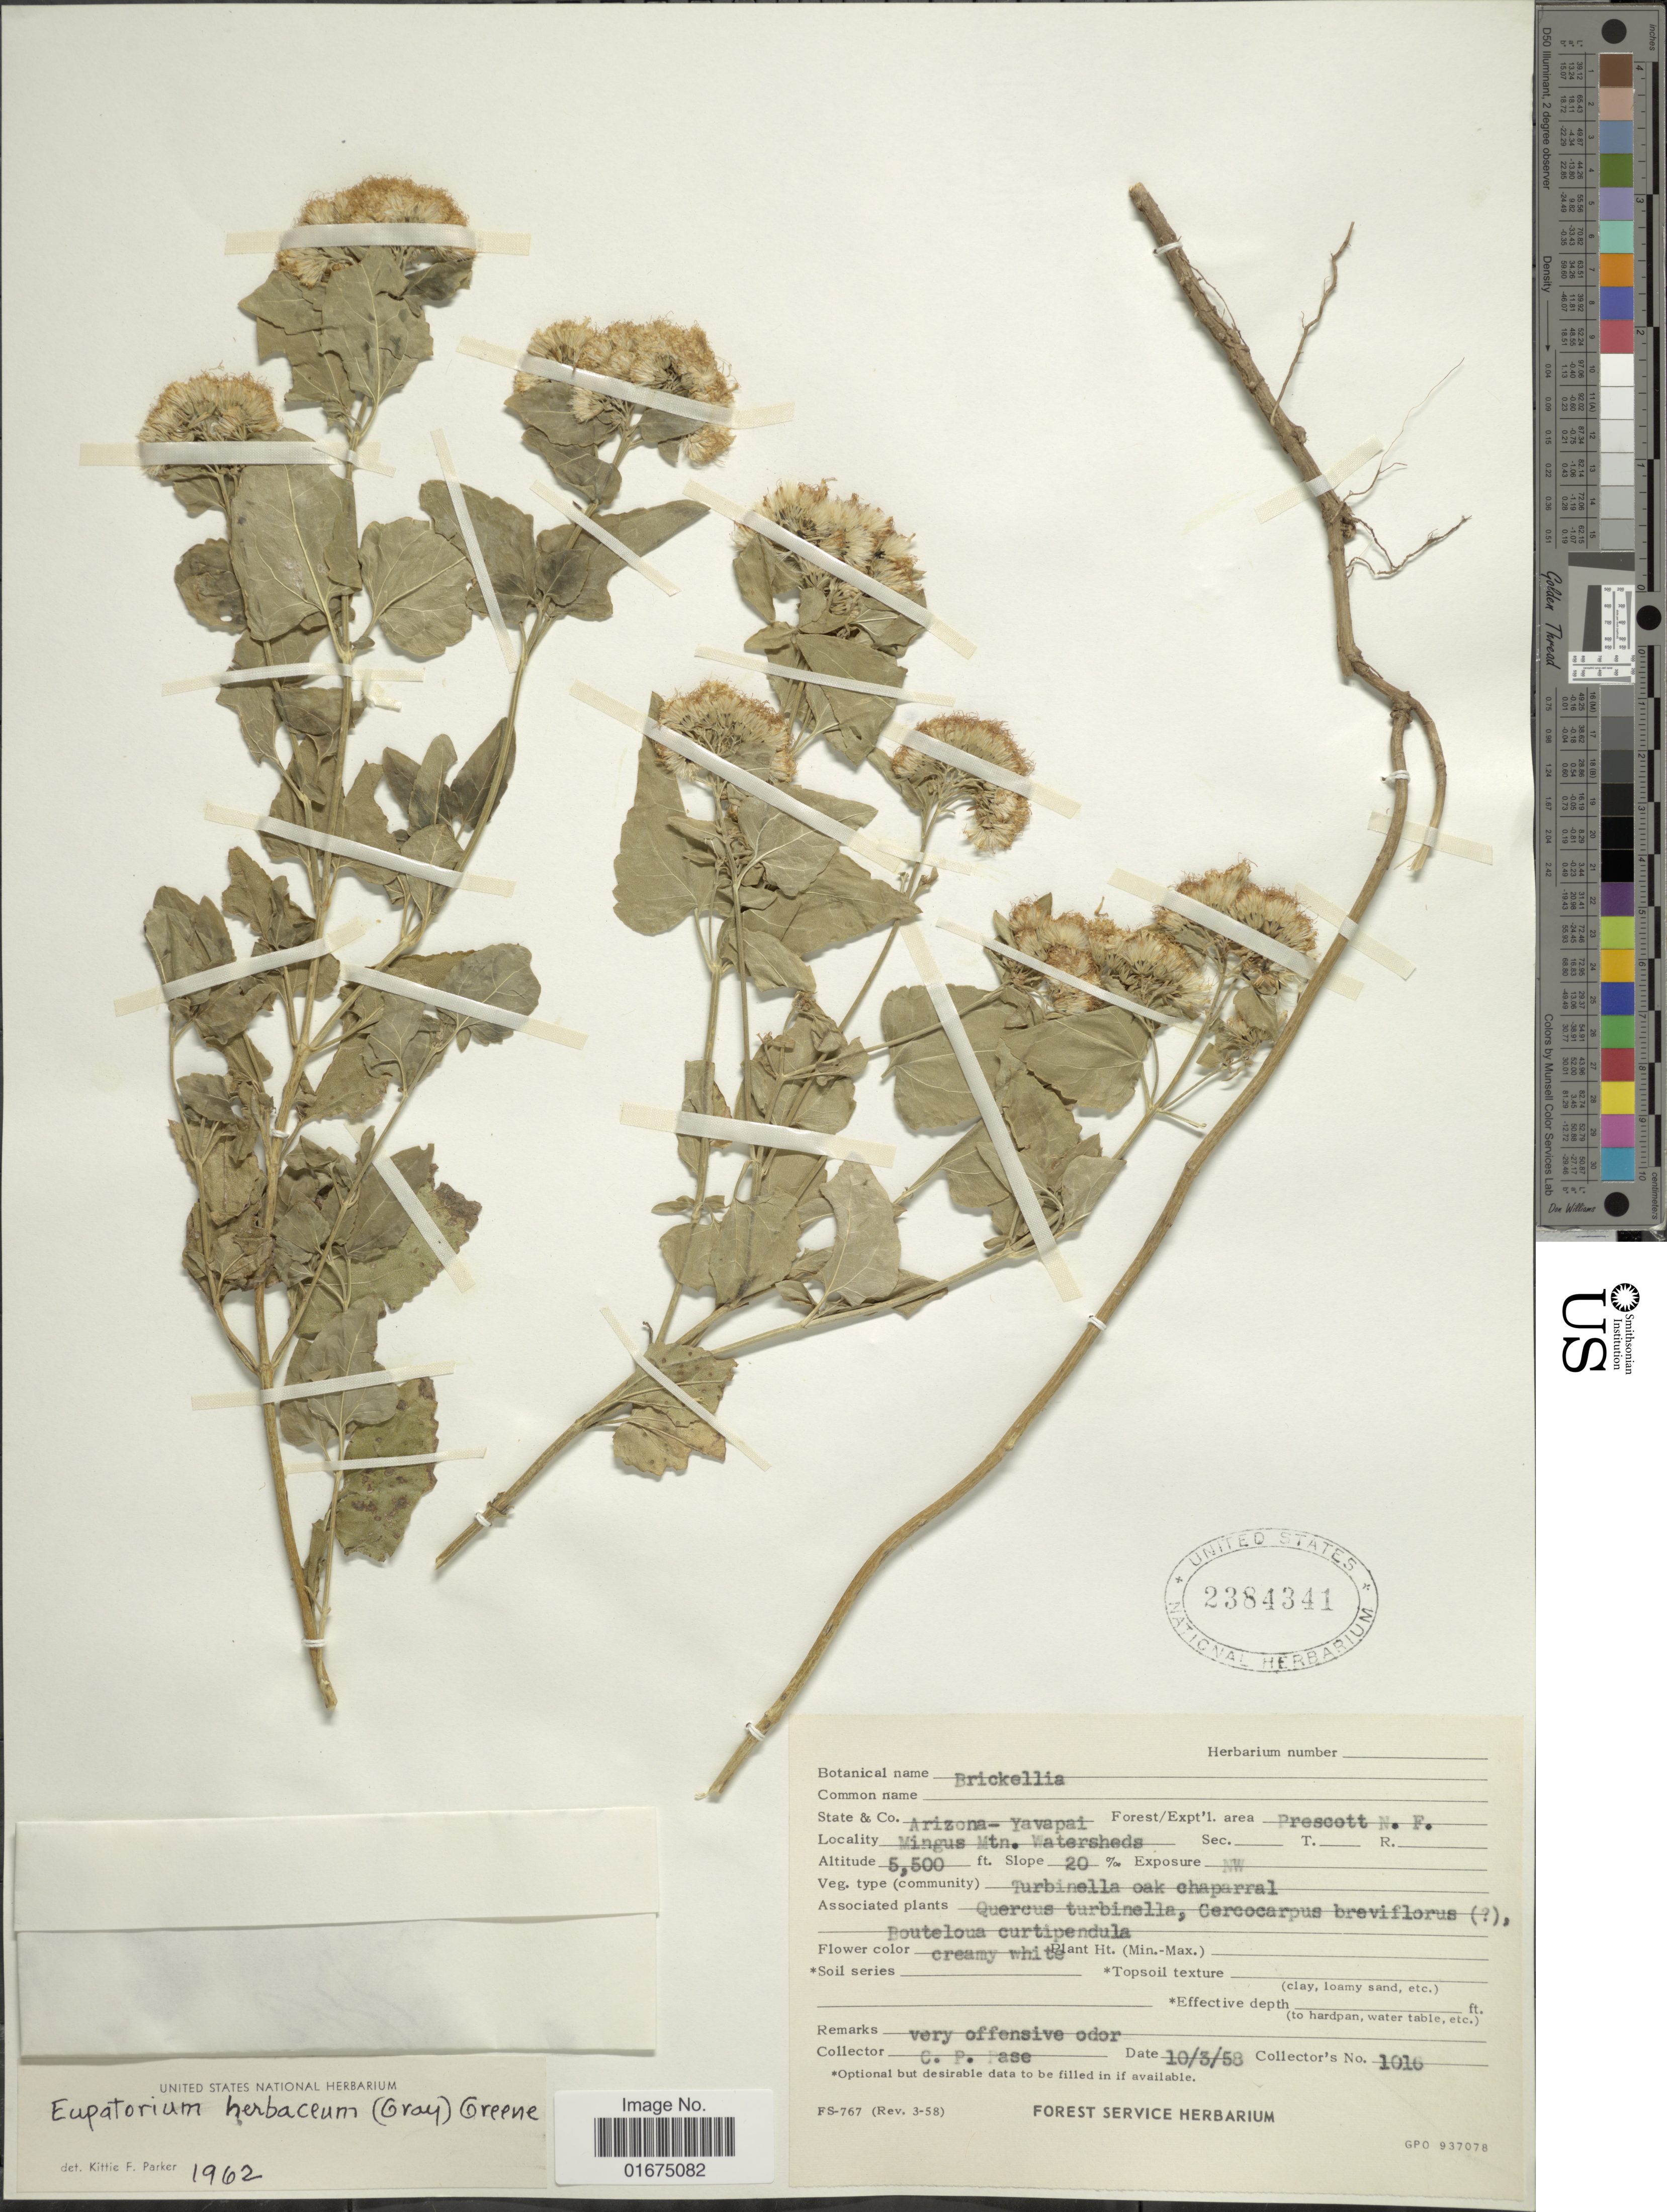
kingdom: Plantae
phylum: Tracheophyta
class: Magnoliopsida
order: Asterales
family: Asteraceae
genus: Ageratina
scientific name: Ageratina herbacea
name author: (A. Gray) R.M. King & H. Rob.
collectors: C. P. Pase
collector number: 1016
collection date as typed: Transcribed d/m/y: 3/10/58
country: United States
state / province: Arizona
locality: Yavapai, Mingus Mtn. Watersheds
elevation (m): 1676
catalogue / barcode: US 2384341